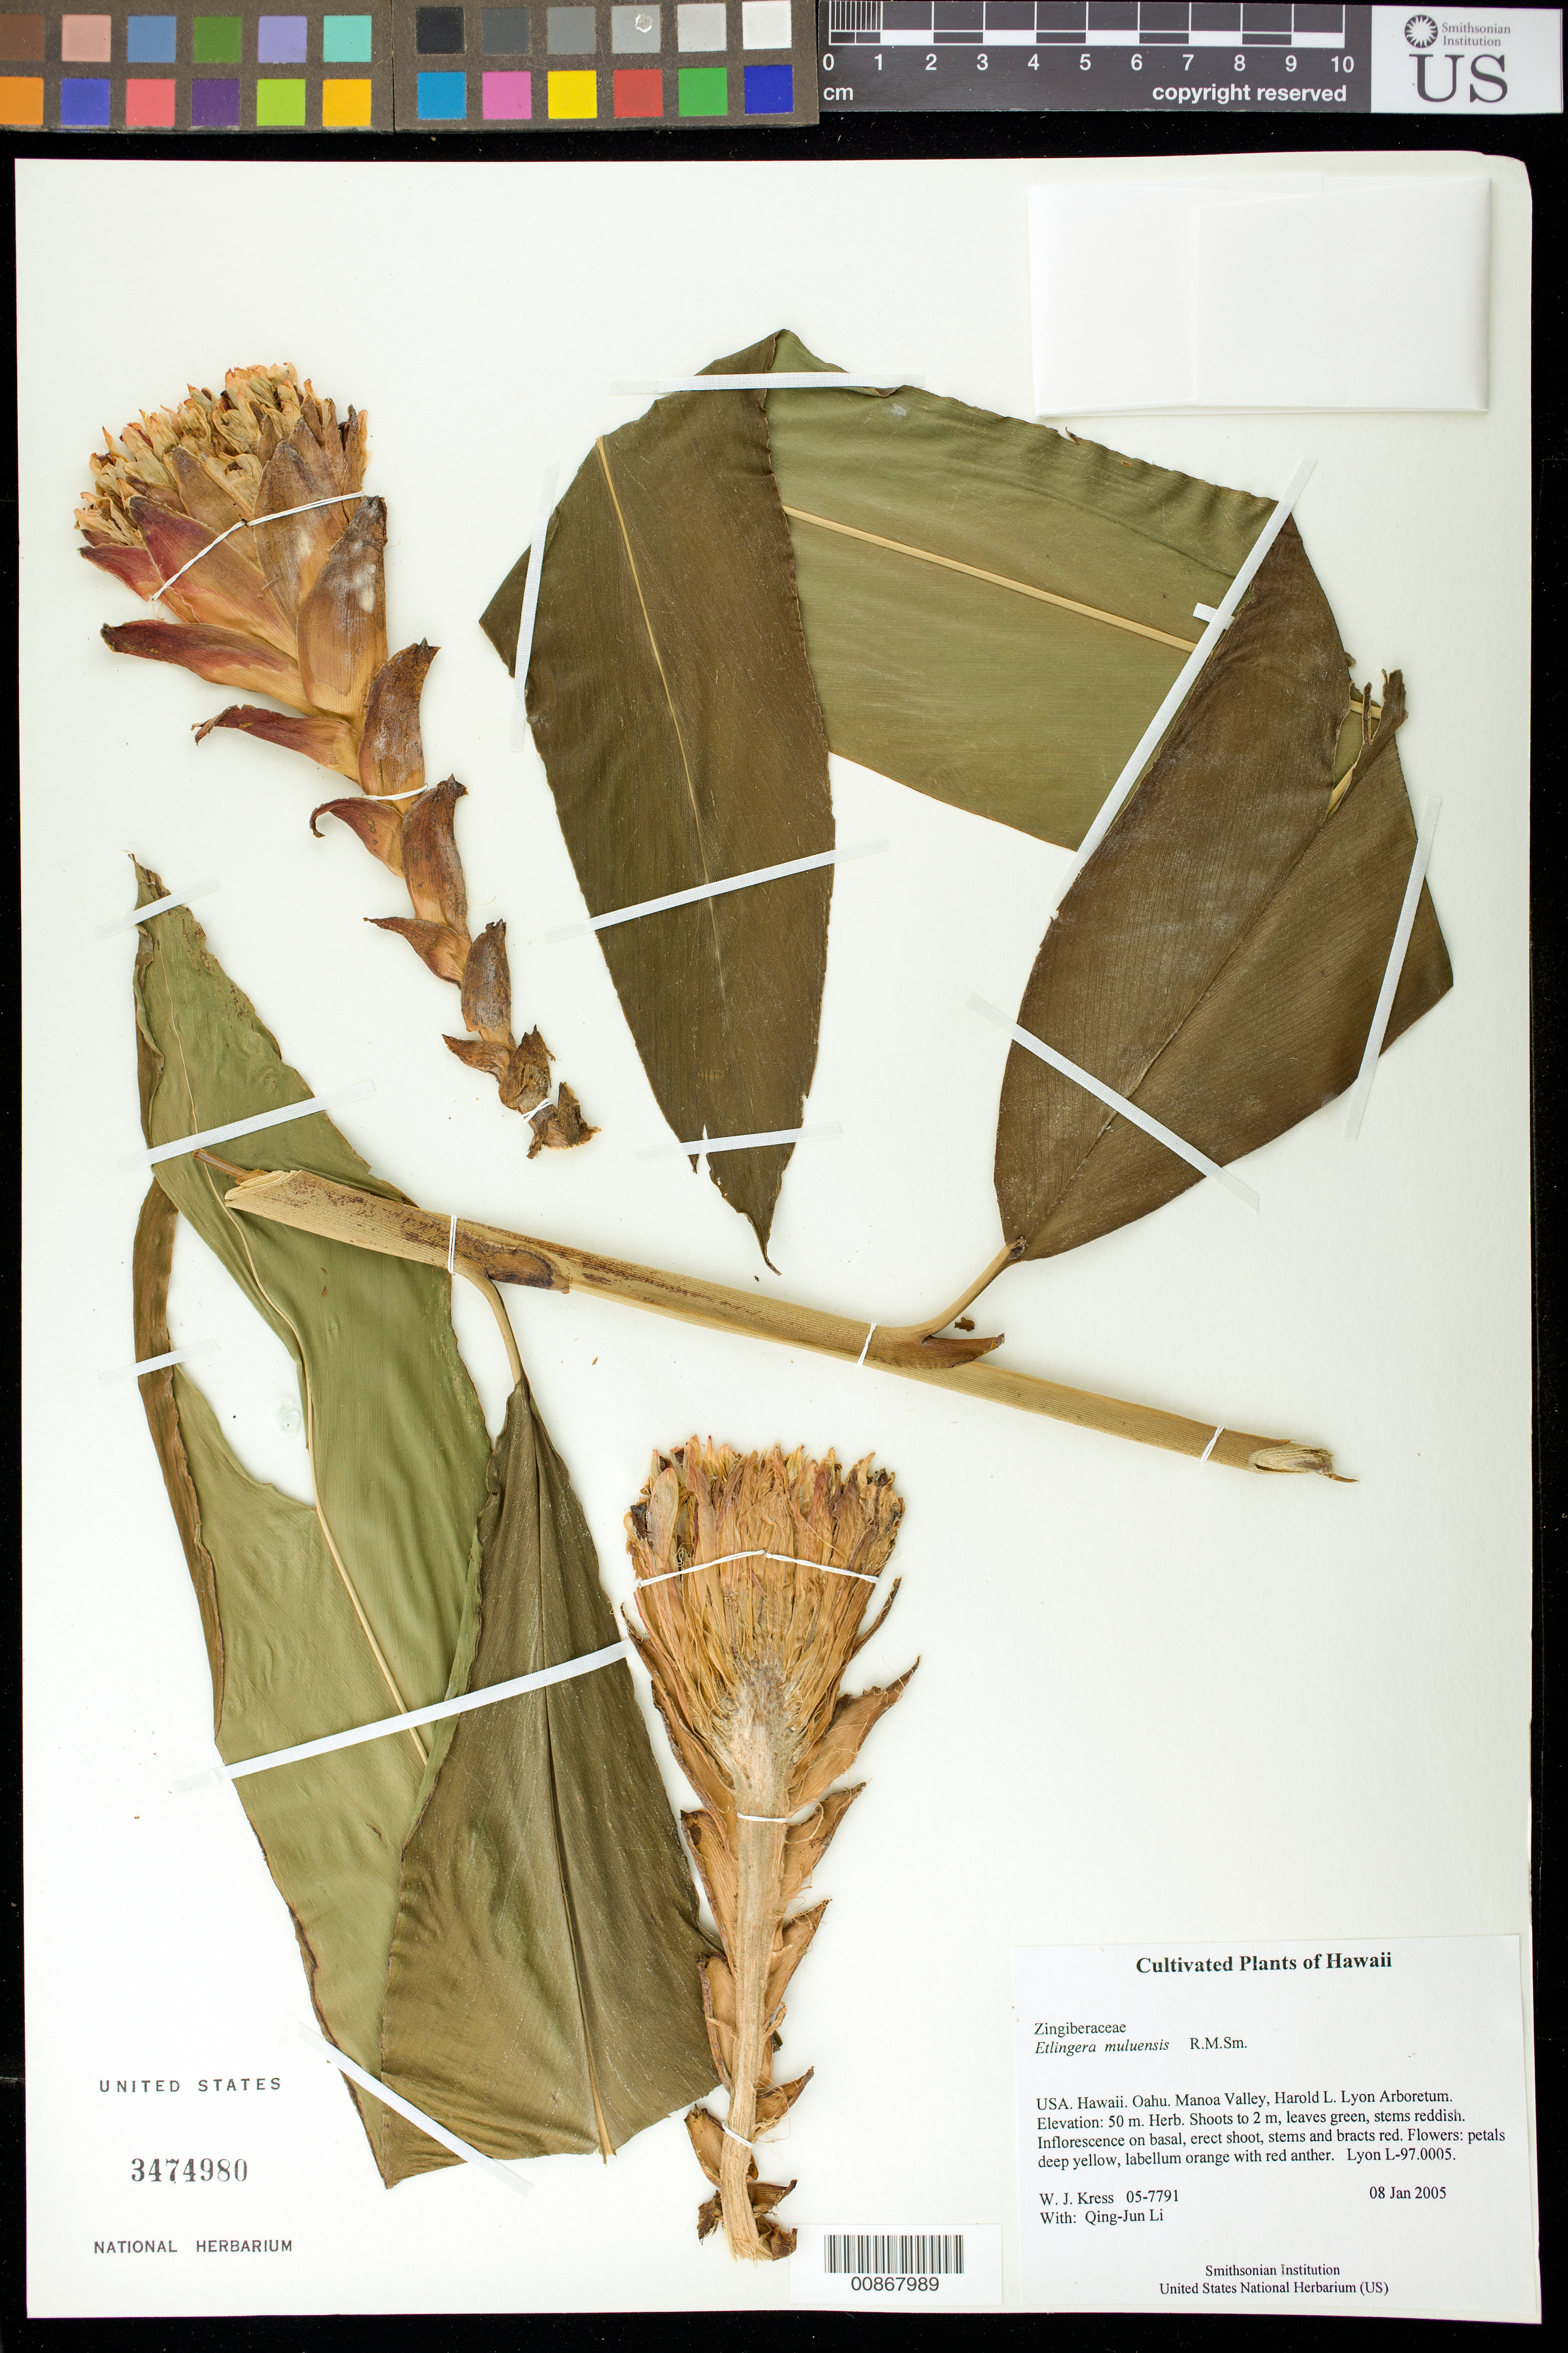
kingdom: Plantae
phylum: Tracheophyta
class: Liliopsida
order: Zingiberales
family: Zingiberaceae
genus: Etlingera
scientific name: Etlingera muluensis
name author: R.M. Sm.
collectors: W. J. Kress & Q. J. Li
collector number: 05-7791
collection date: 2005-01-08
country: United States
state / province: Hawaii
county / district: Honolulu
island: Oahu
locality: Manoa Valley, Harold L. Lyon Arboretum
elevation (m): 50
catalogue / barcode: US 3474980